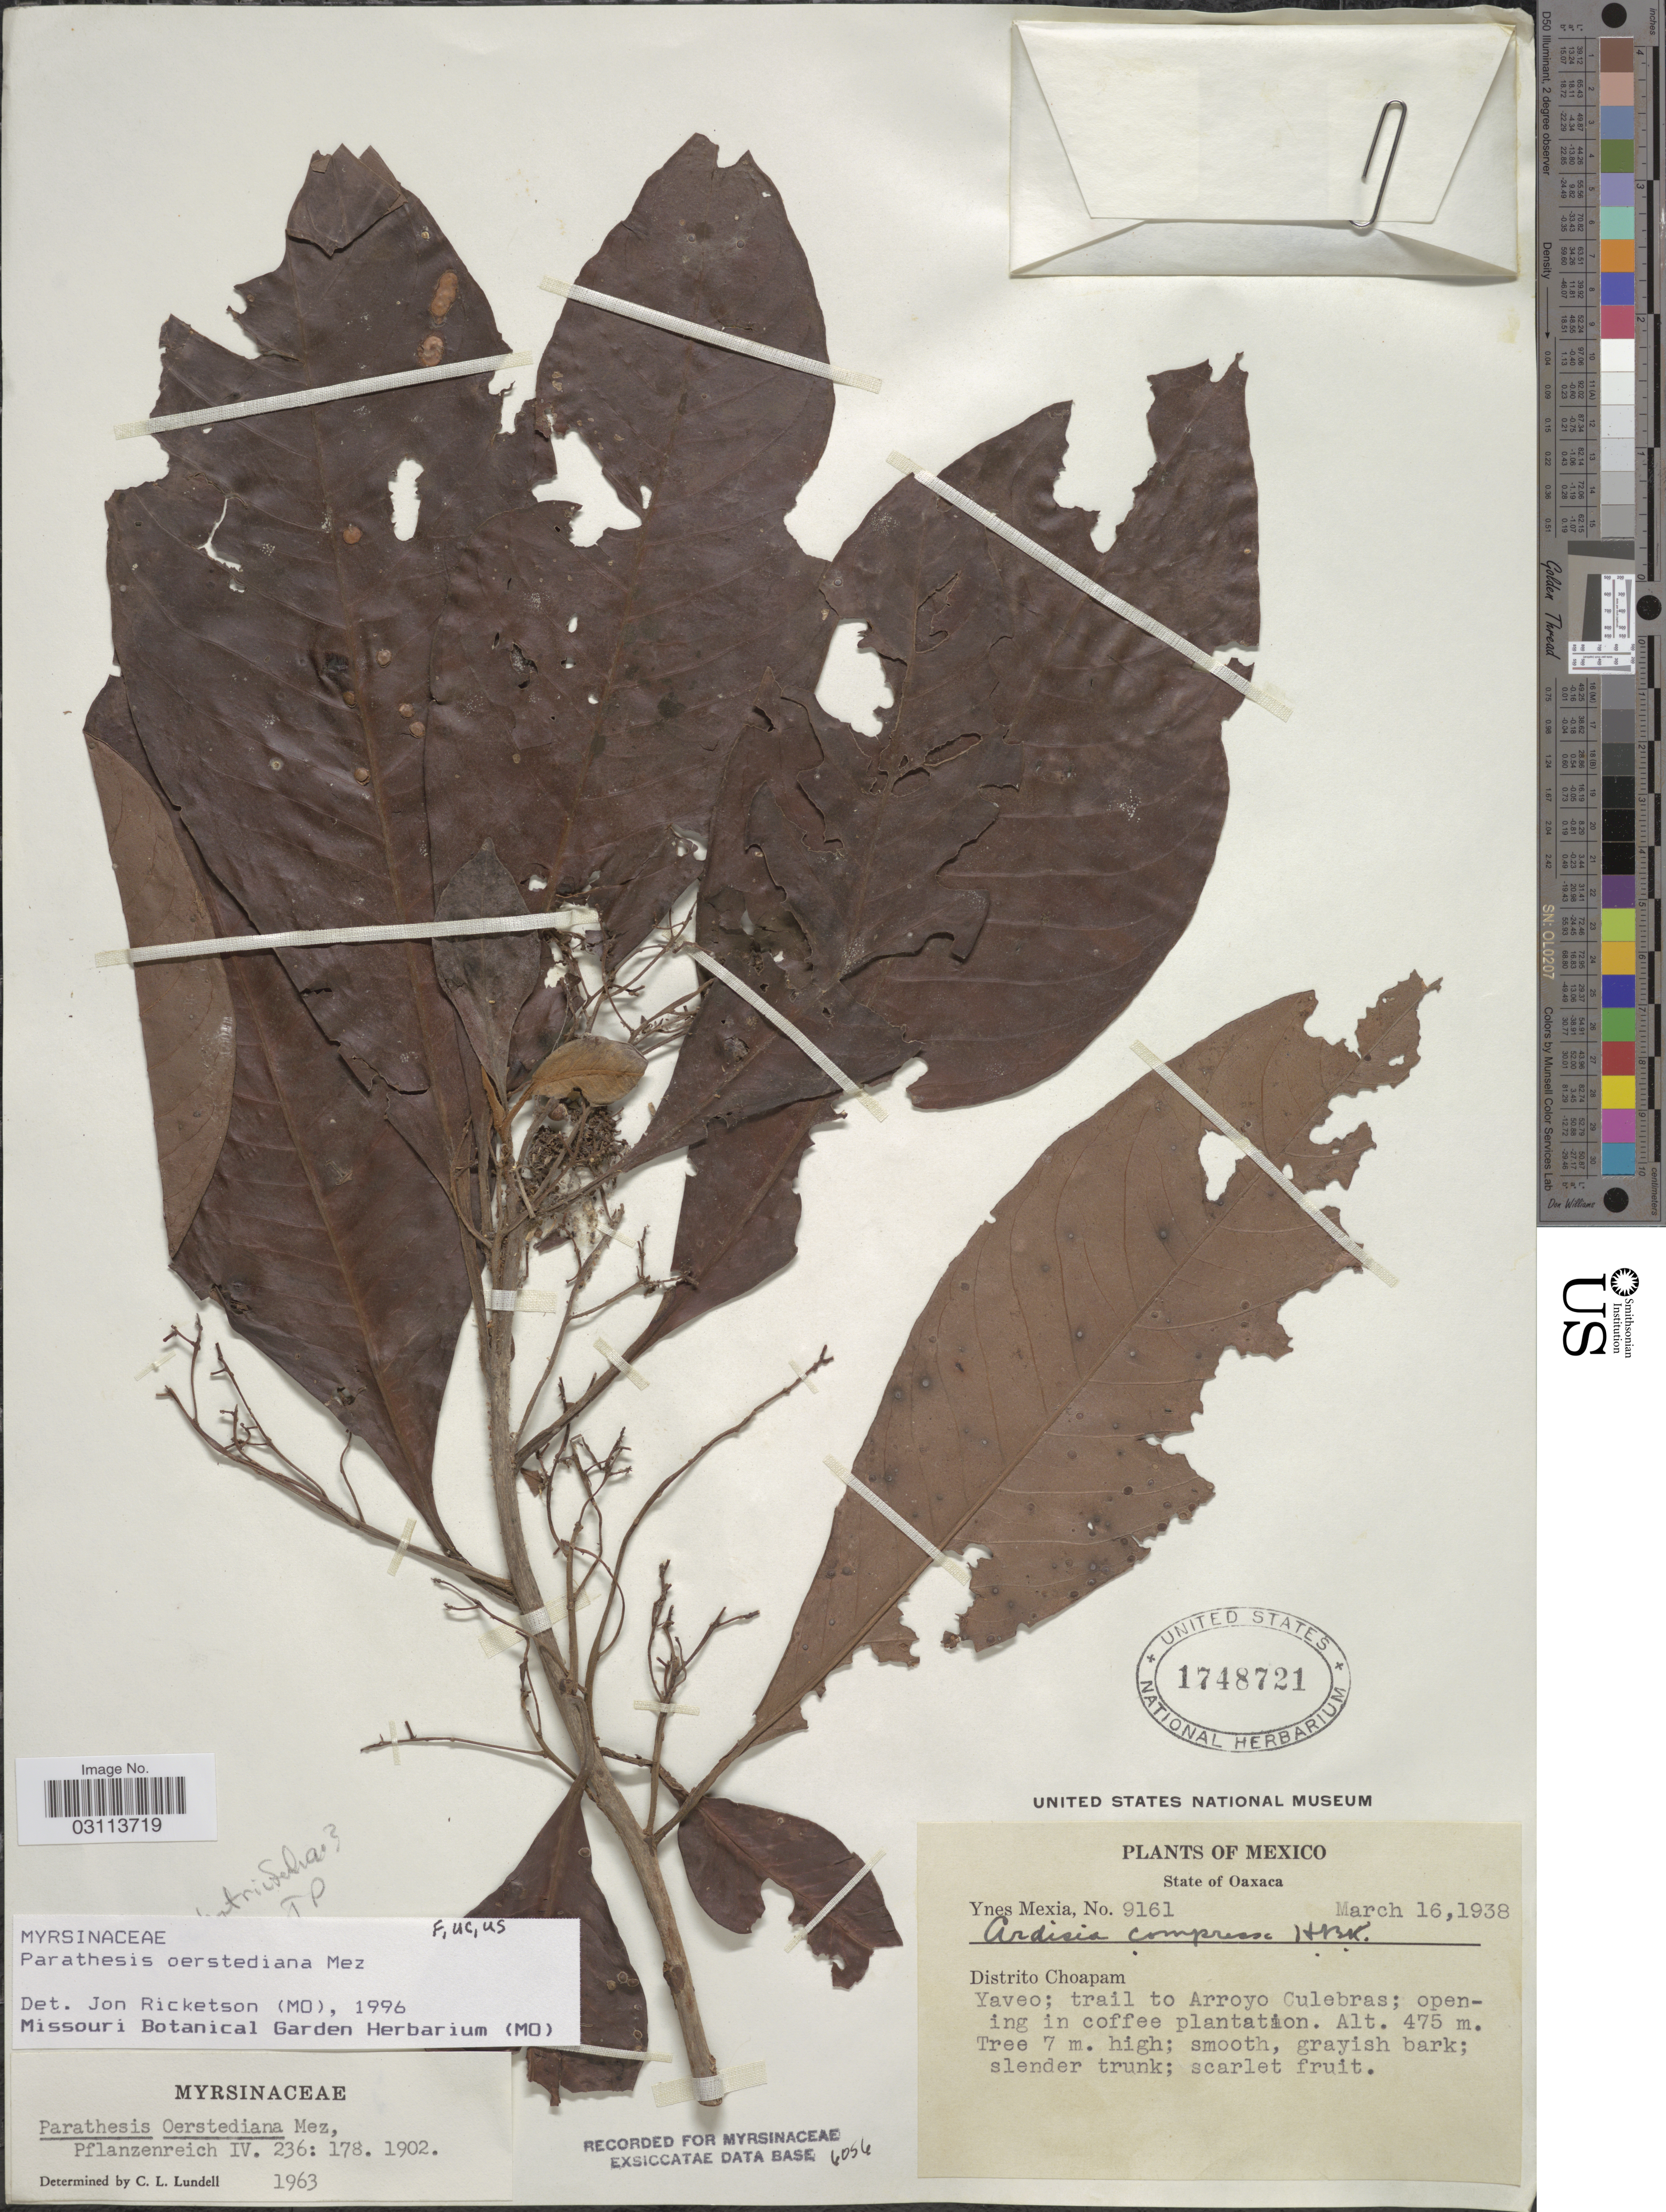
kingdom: Plantae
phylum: Tracheophyta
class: Magnoliopsida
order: Ericales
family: Primulaceae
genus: Parathesis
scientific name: Parathesis oerstediana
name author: Mez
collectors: Y. Mexia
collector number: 9161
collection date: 1938-03-16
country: Mexico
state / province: Oaxaca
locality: Distrito Choapam. Yaveo; trail to Arroyo Culebras.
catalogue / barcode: US 1748721